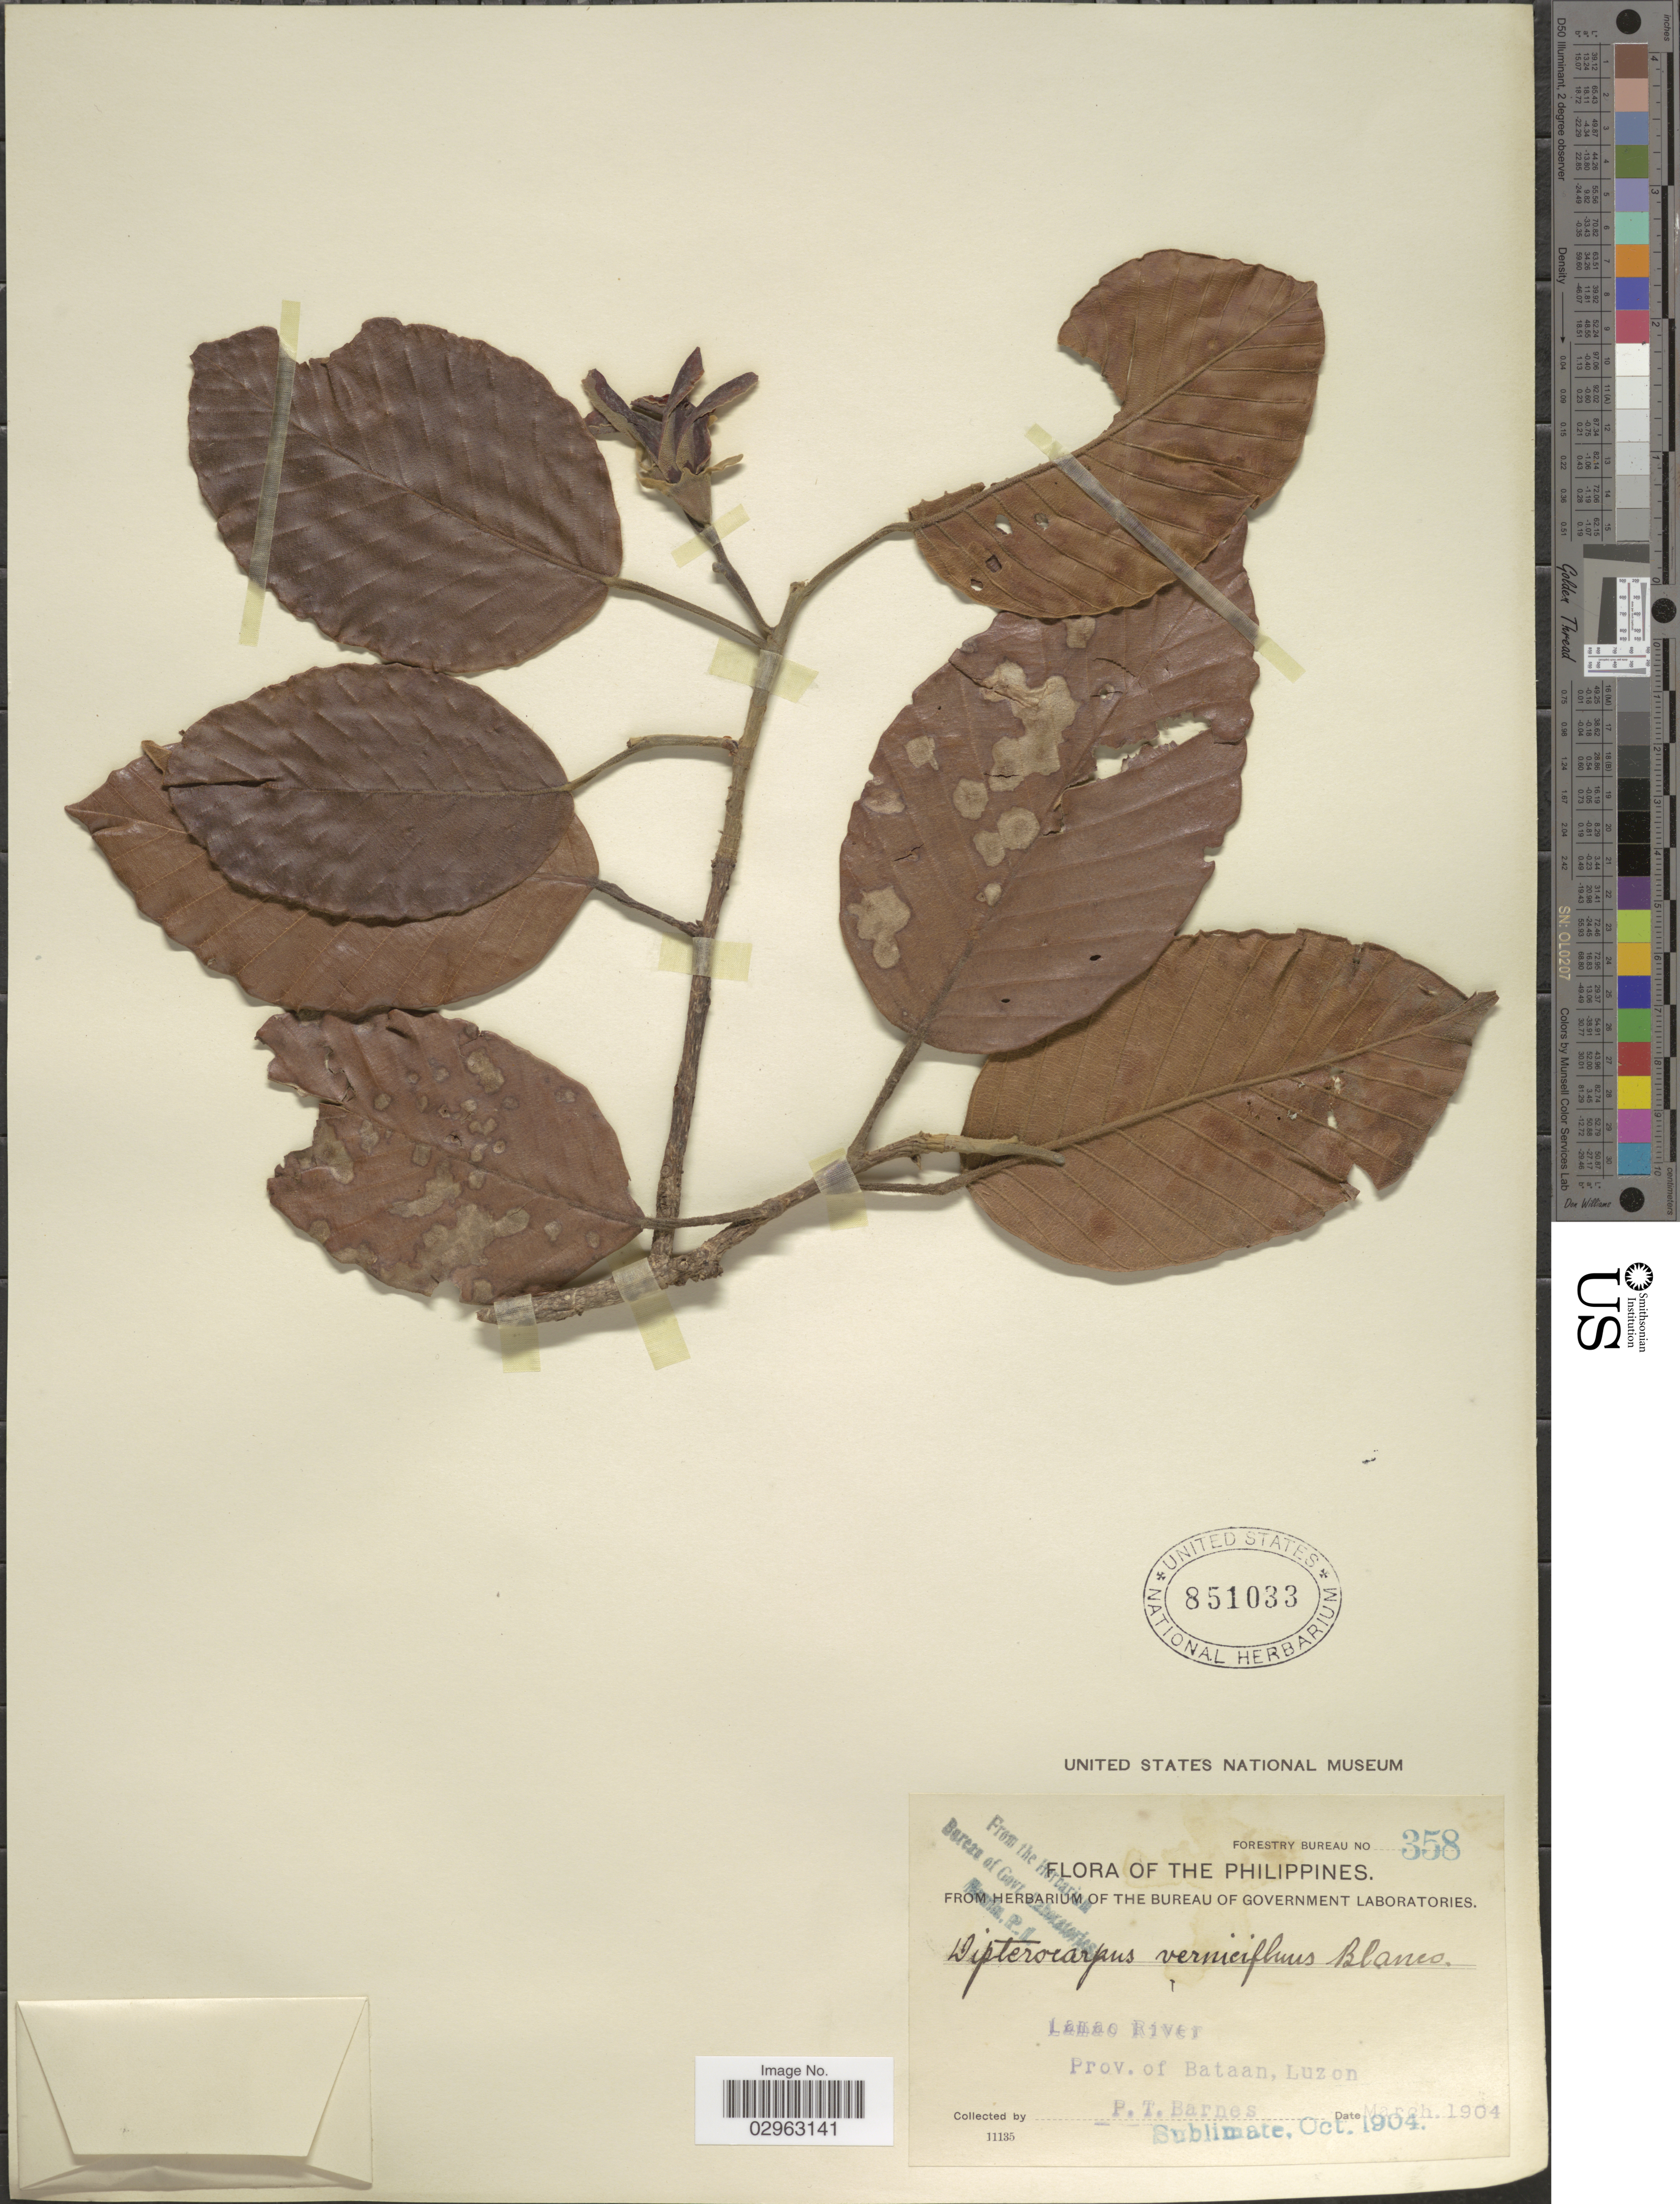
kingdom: Plantae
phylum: Tracheophyta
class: Magnoliopsida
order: Malvales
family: Dipterocarpaceae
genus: Dipterocarpus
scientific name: Dipterocarpus vernicifluus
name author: Blanco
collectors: P. Barnes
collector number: Forestry Bureau 358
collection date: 1904-03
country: Philippines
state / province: Central Luzon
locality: Lamao River, Prov. of Bataan, Luzon.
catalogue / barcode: US 851033